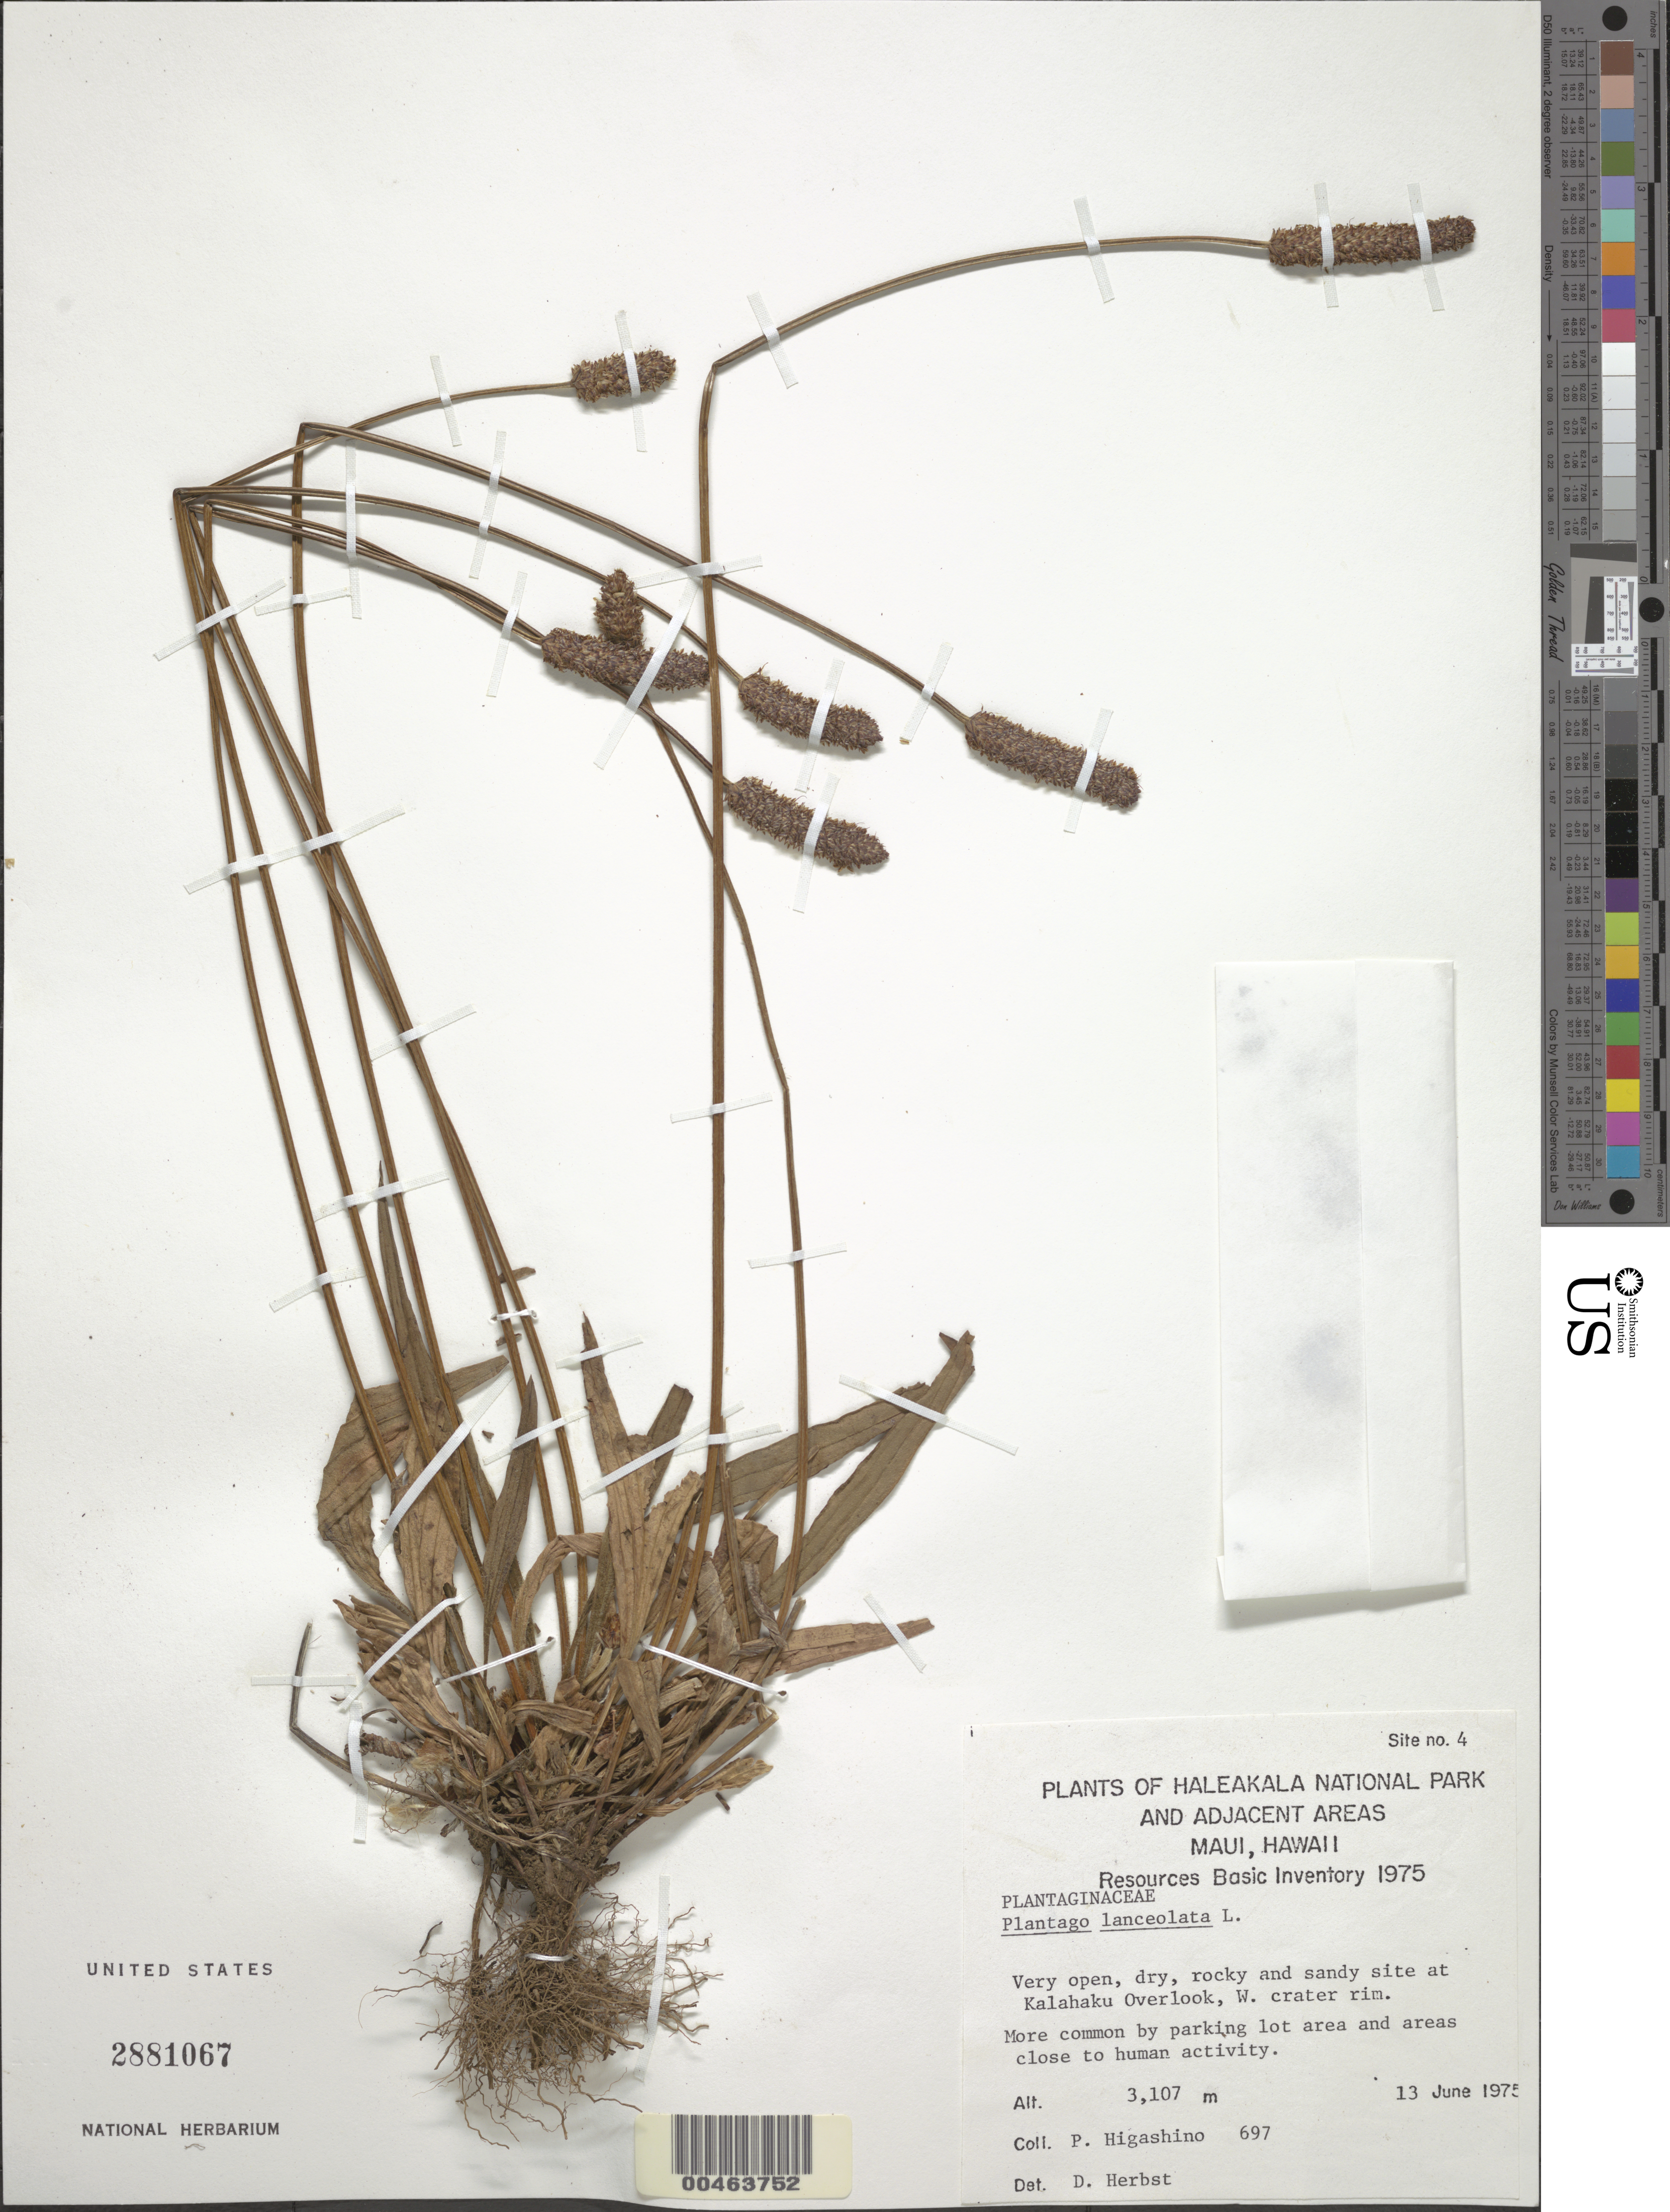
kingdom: Plantae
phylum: Tracheophyta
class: Magnoliopsida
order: Lamiales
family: Plantaginaceae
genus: Plantago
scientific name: Plantago lanceolata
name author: L.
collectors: P. Higashino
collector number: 697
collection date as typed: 13 Jun 1975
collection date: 1975-06-13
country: United States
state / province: Hawaii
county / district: Maui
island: Maui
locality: Haleakala National Park and Adjacent Areas, Site no.4. at Kalahaku Overlook, W. crater rim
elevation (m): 3107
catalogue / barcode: US 2881067